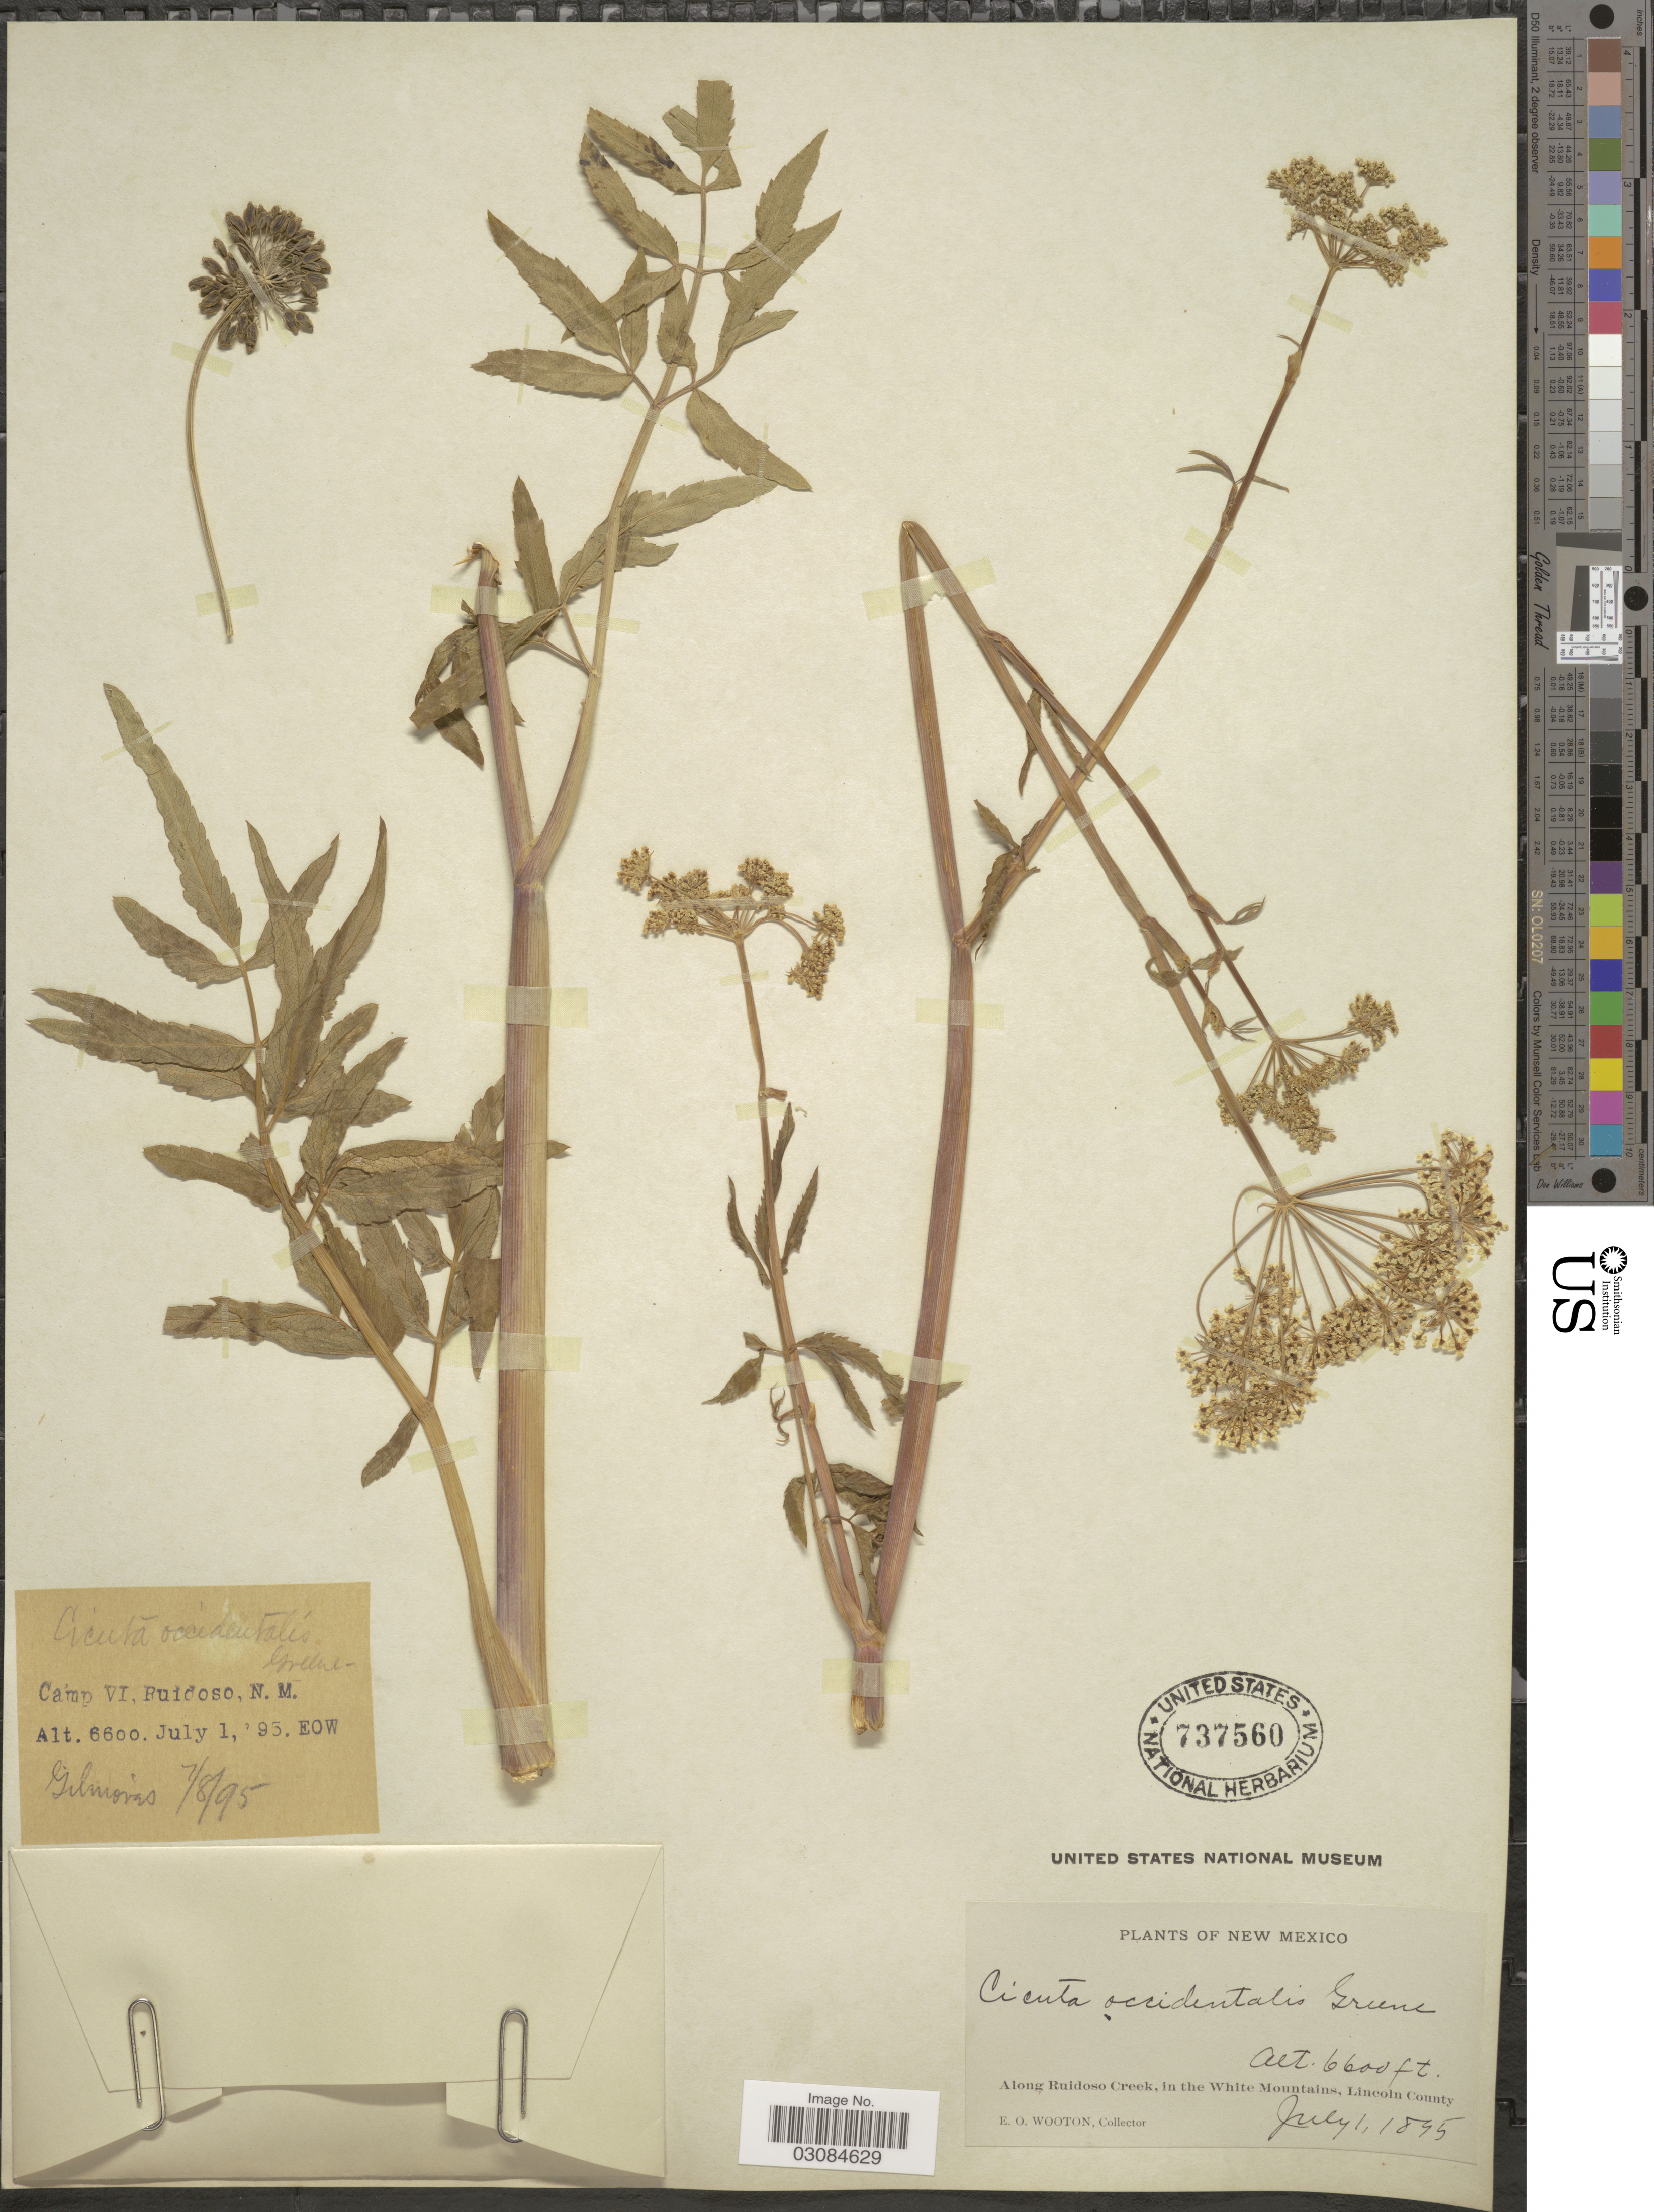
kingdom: Plantae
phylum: Tracheophyta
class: Magnoliopsida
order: Apiales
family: Apiaceae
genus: Cicuta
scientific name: Cicuta occidentalis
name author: Greene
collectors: E. O. Wooton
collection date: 1895-07-01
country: United States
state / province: New Mexico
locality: Along Ruidoso Creek, in the White Mountains, Lincoln County. Camp VI, Ruidoso.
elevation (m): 2012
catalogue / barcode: US 737560